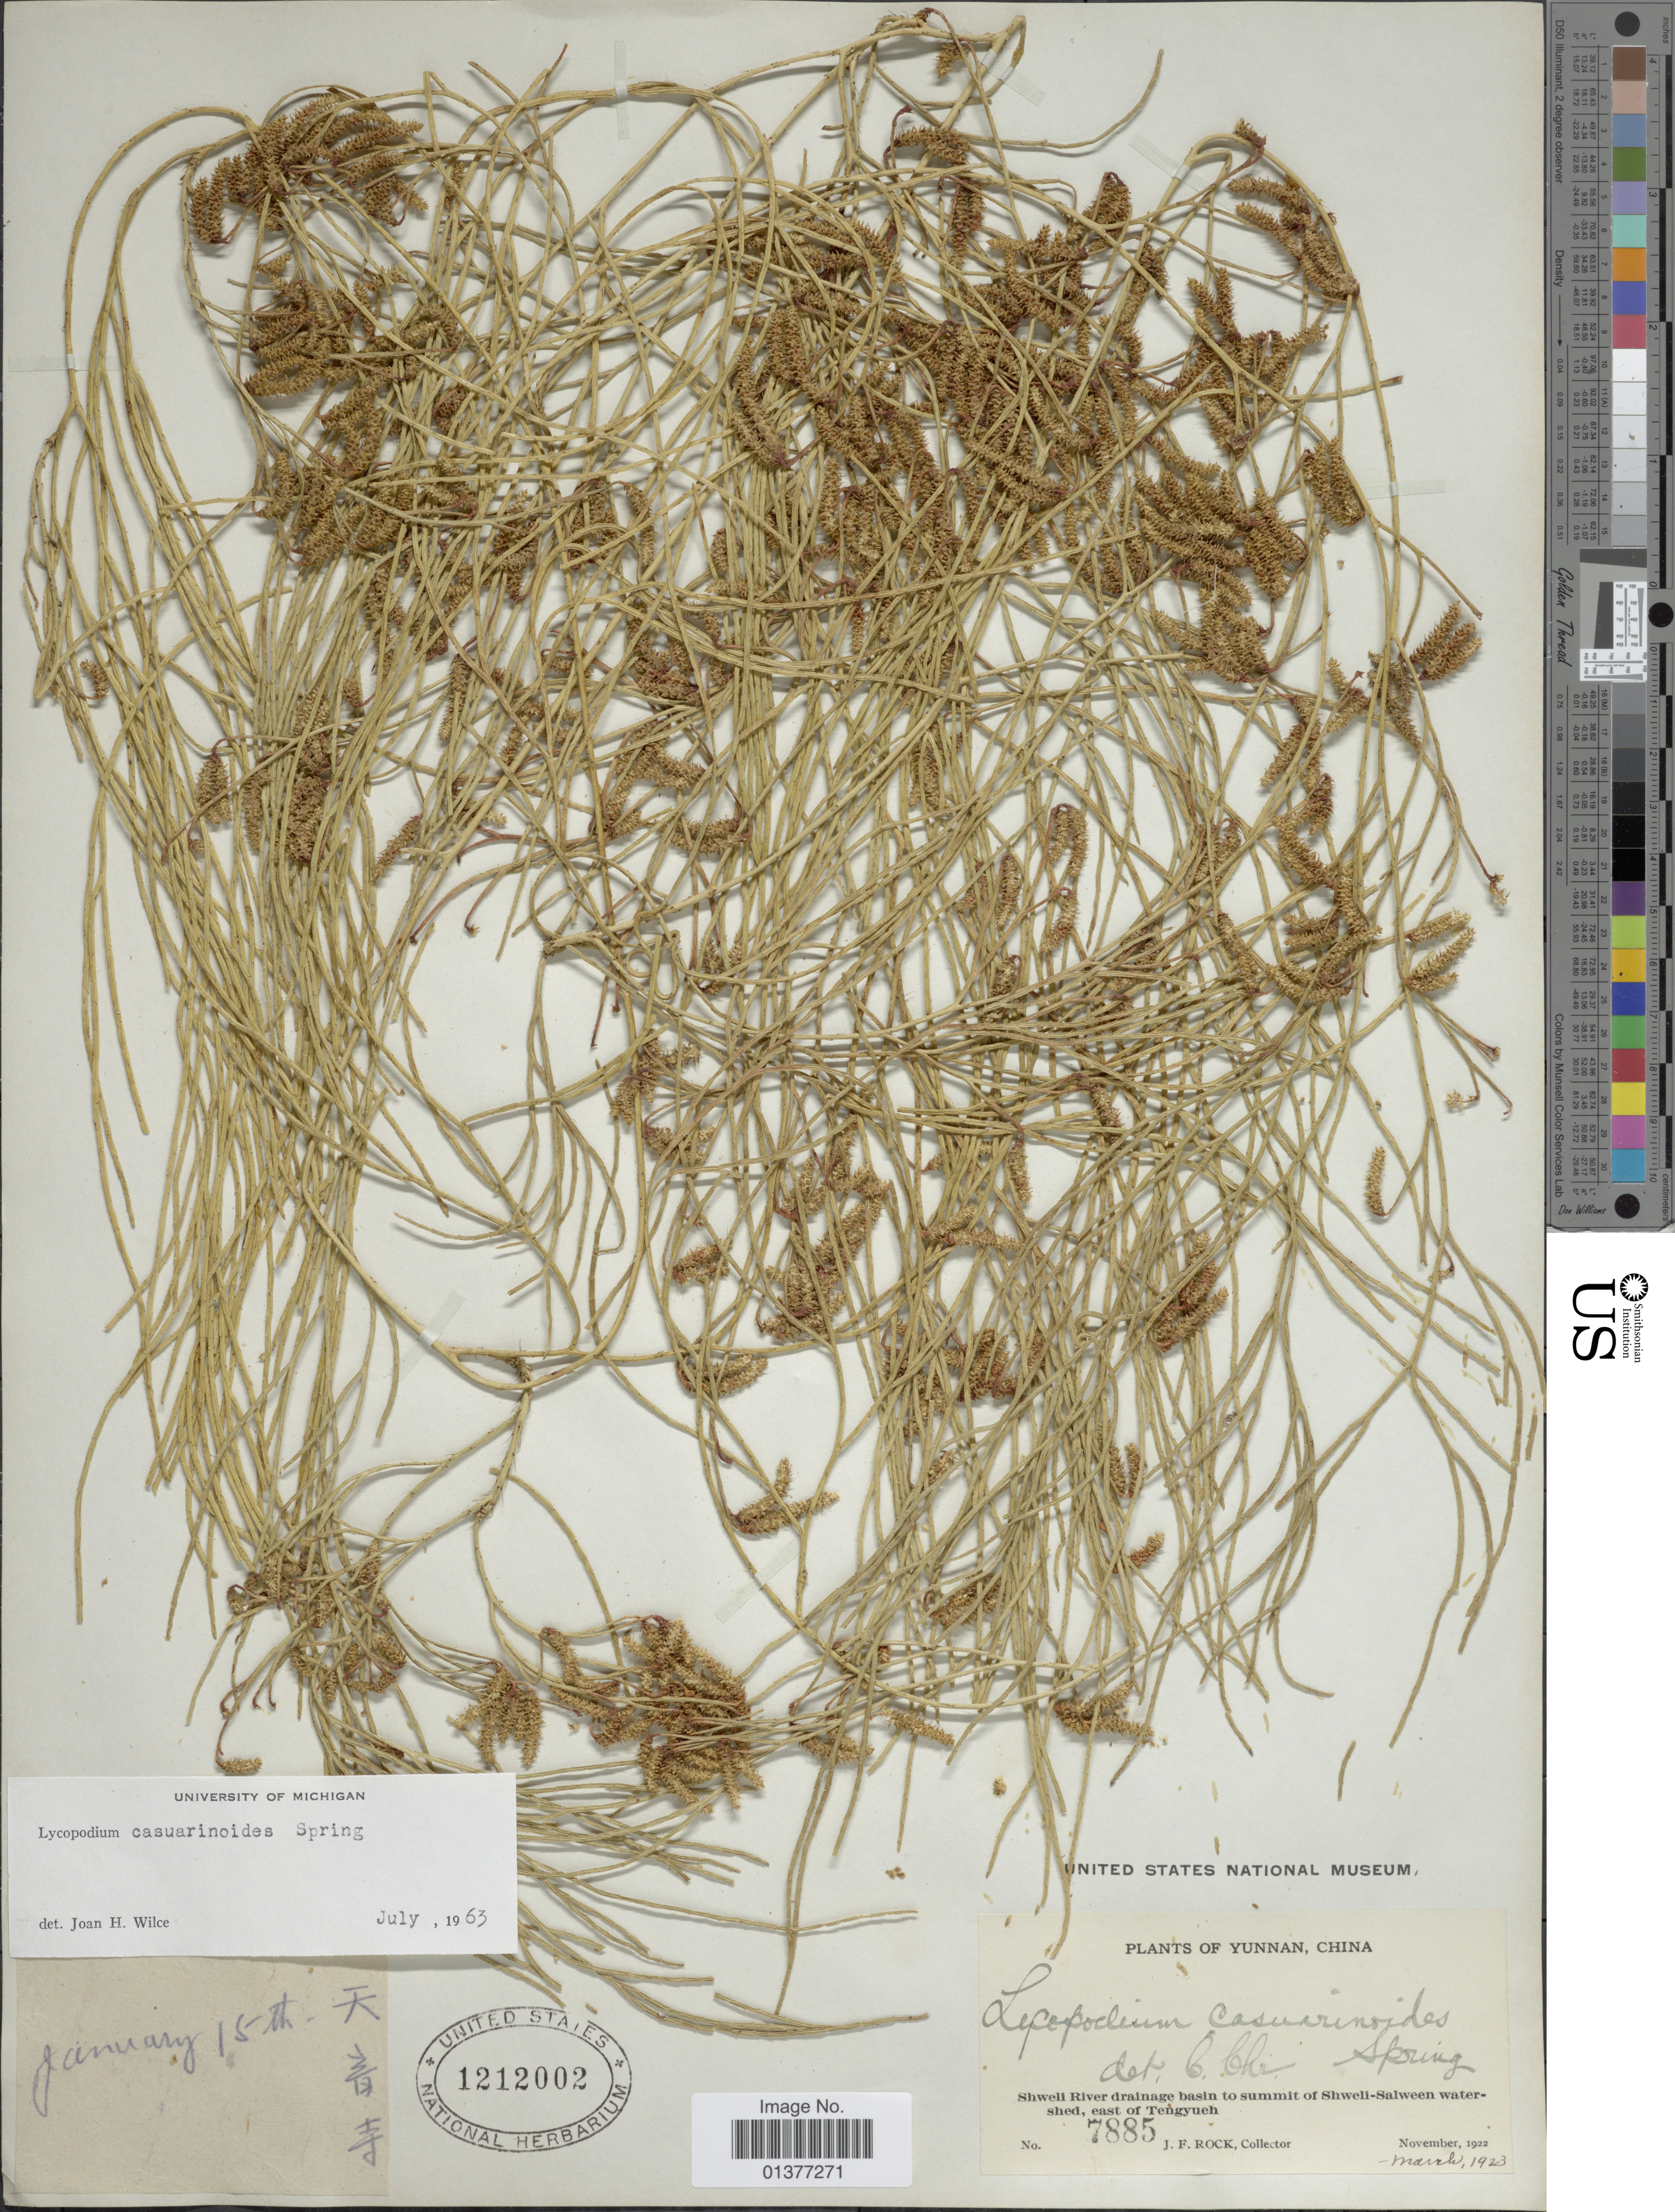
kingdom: Plantae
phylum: Tracheophyta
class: Lycopodiopsida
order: Lycopodiales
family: Lycopodiaceae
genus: Lycopodiastrum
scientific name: Lycopodiastrum casuarinoides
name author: (Spring) Holub ex R.D. Dixit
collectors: J. Rock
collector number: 7885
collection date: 1922-11/1923-03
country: China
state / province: Yunnan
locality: Shwell River drainage basin to summit of Shwell-Salween watershed, east of Tengyueh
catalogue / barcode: US 1212002